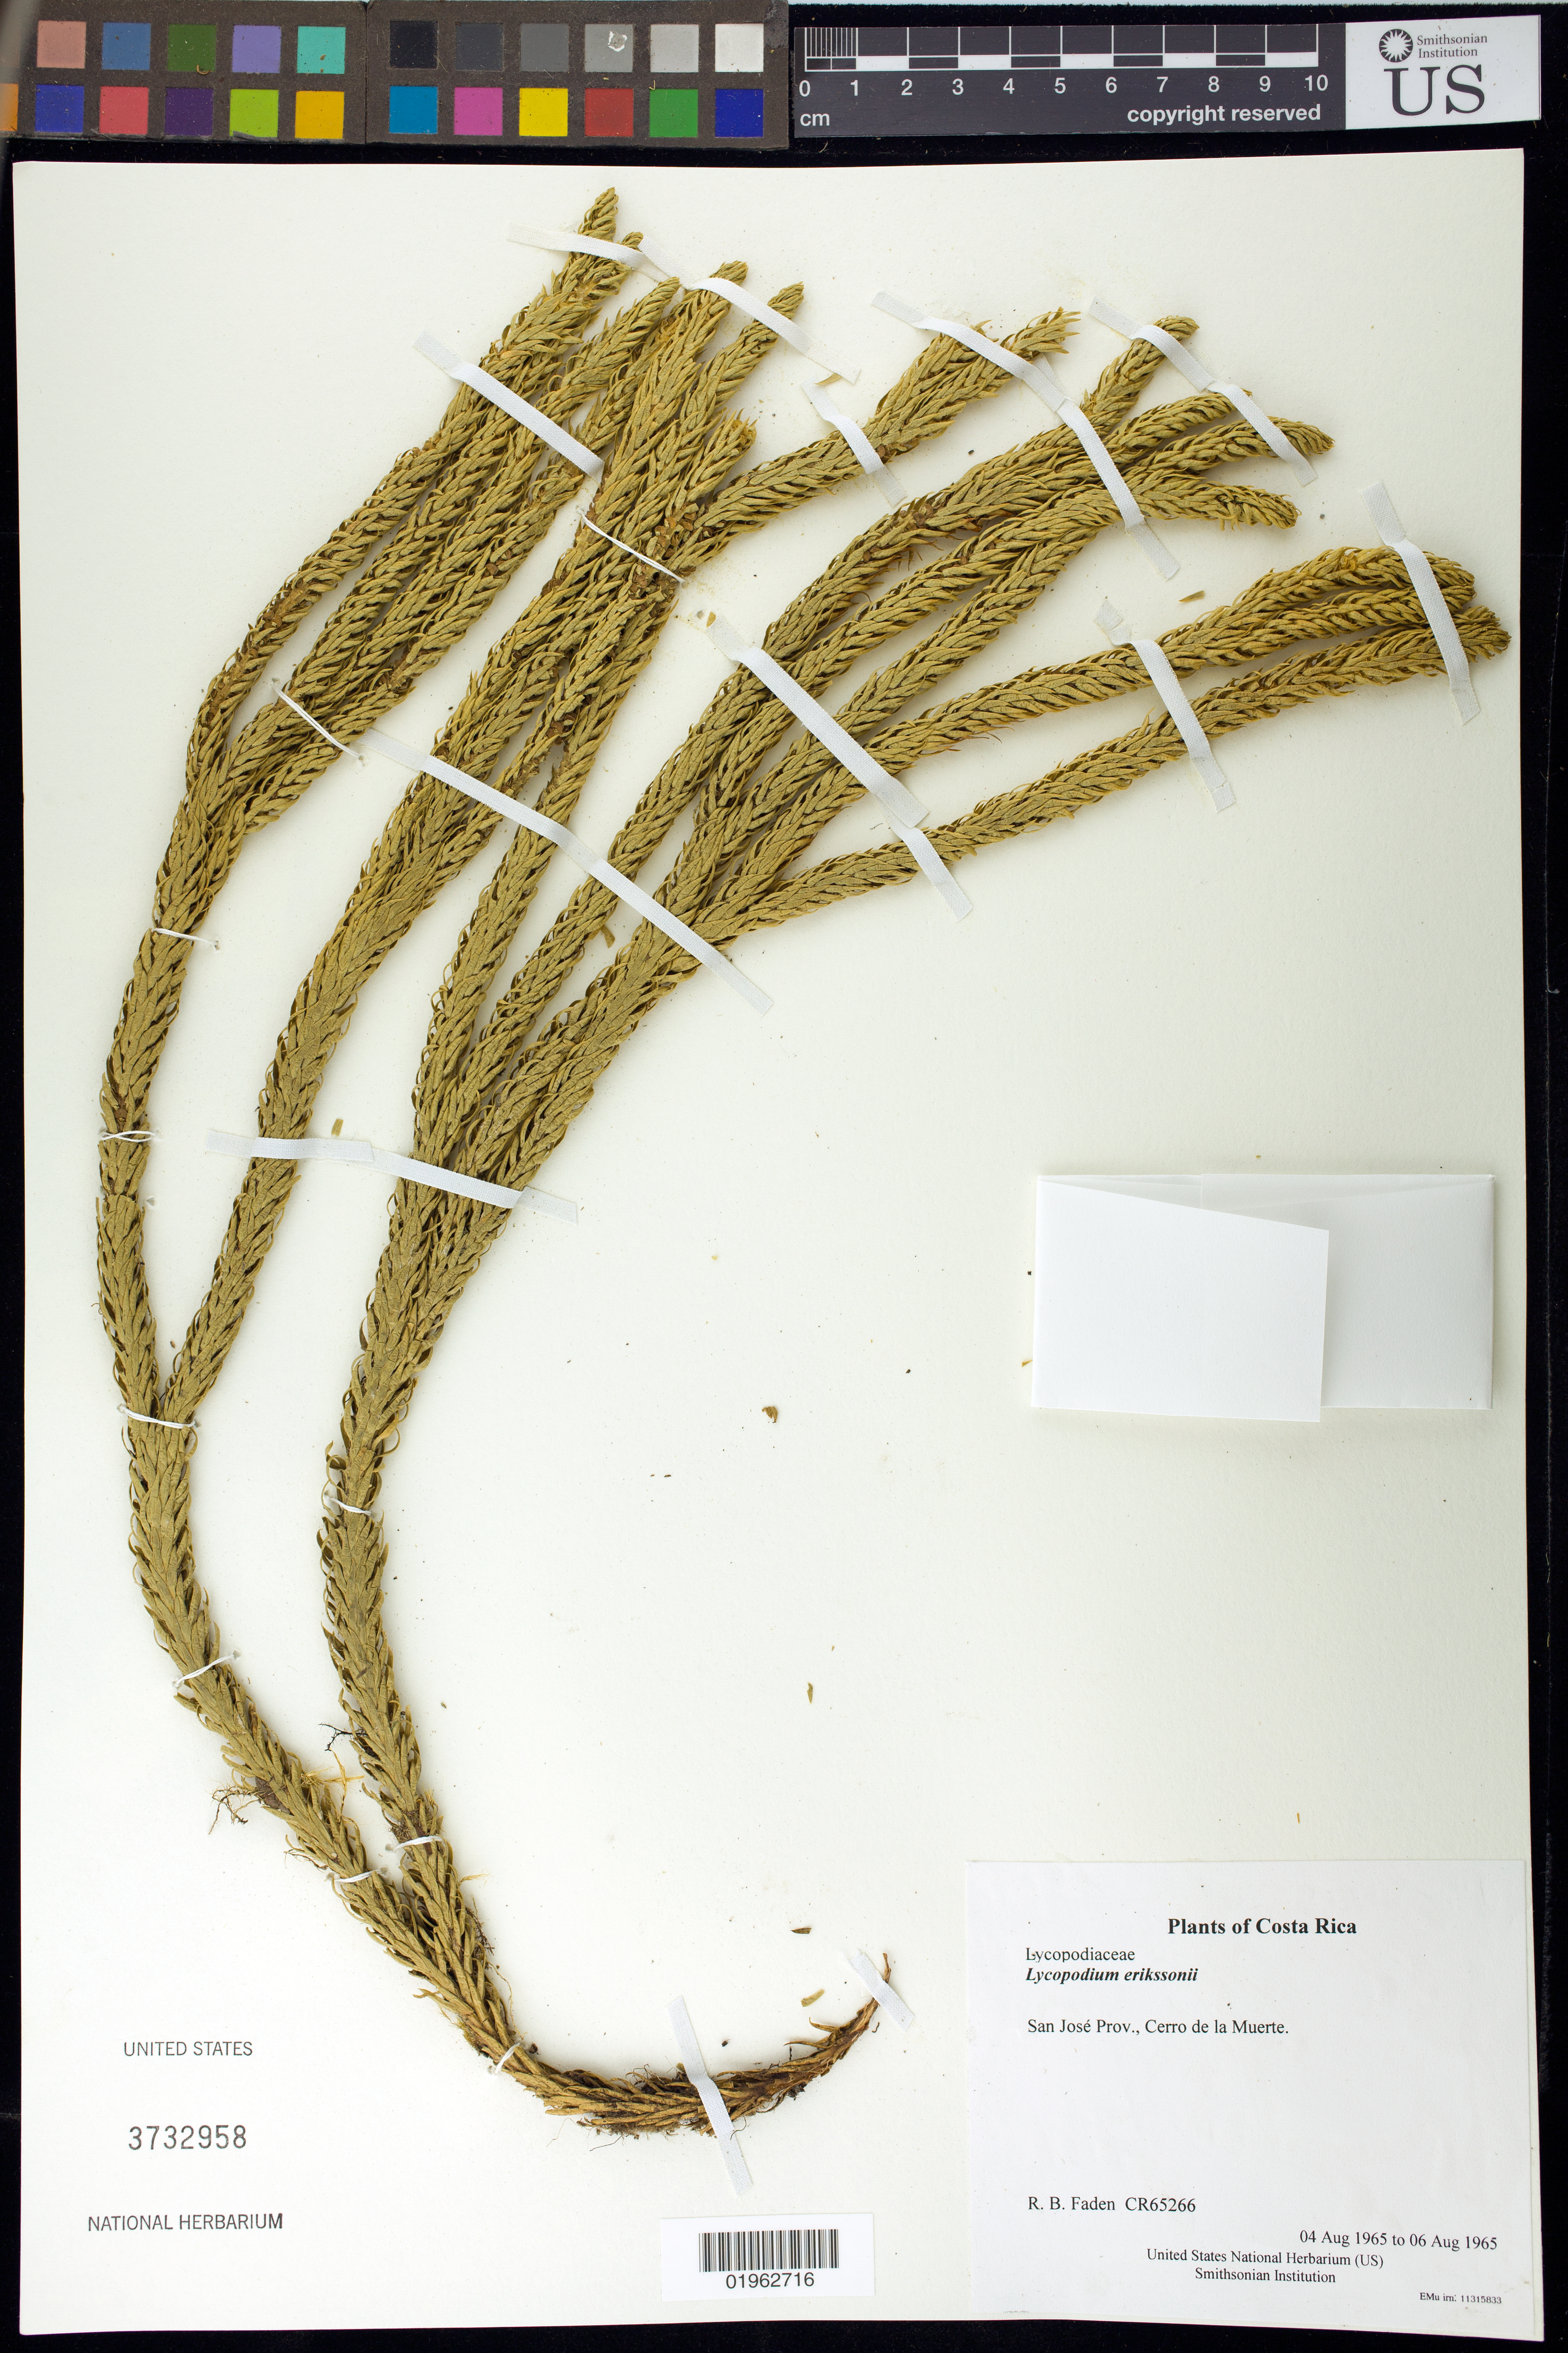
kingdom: Plantae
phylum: Tracheophyta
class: Lycopodiopsida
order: Lycopodiales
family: Lycopodiaceae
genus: Phlegmariurus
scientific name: Phlegmariurus cruentus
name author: (Spring) B. Øllg.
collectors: R. B. Faden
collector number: CR65266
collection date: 1965-08-04/1965-08-06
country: Costa Rica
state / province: San José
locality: Cerro de la Muerte.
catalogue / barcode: US 3732958